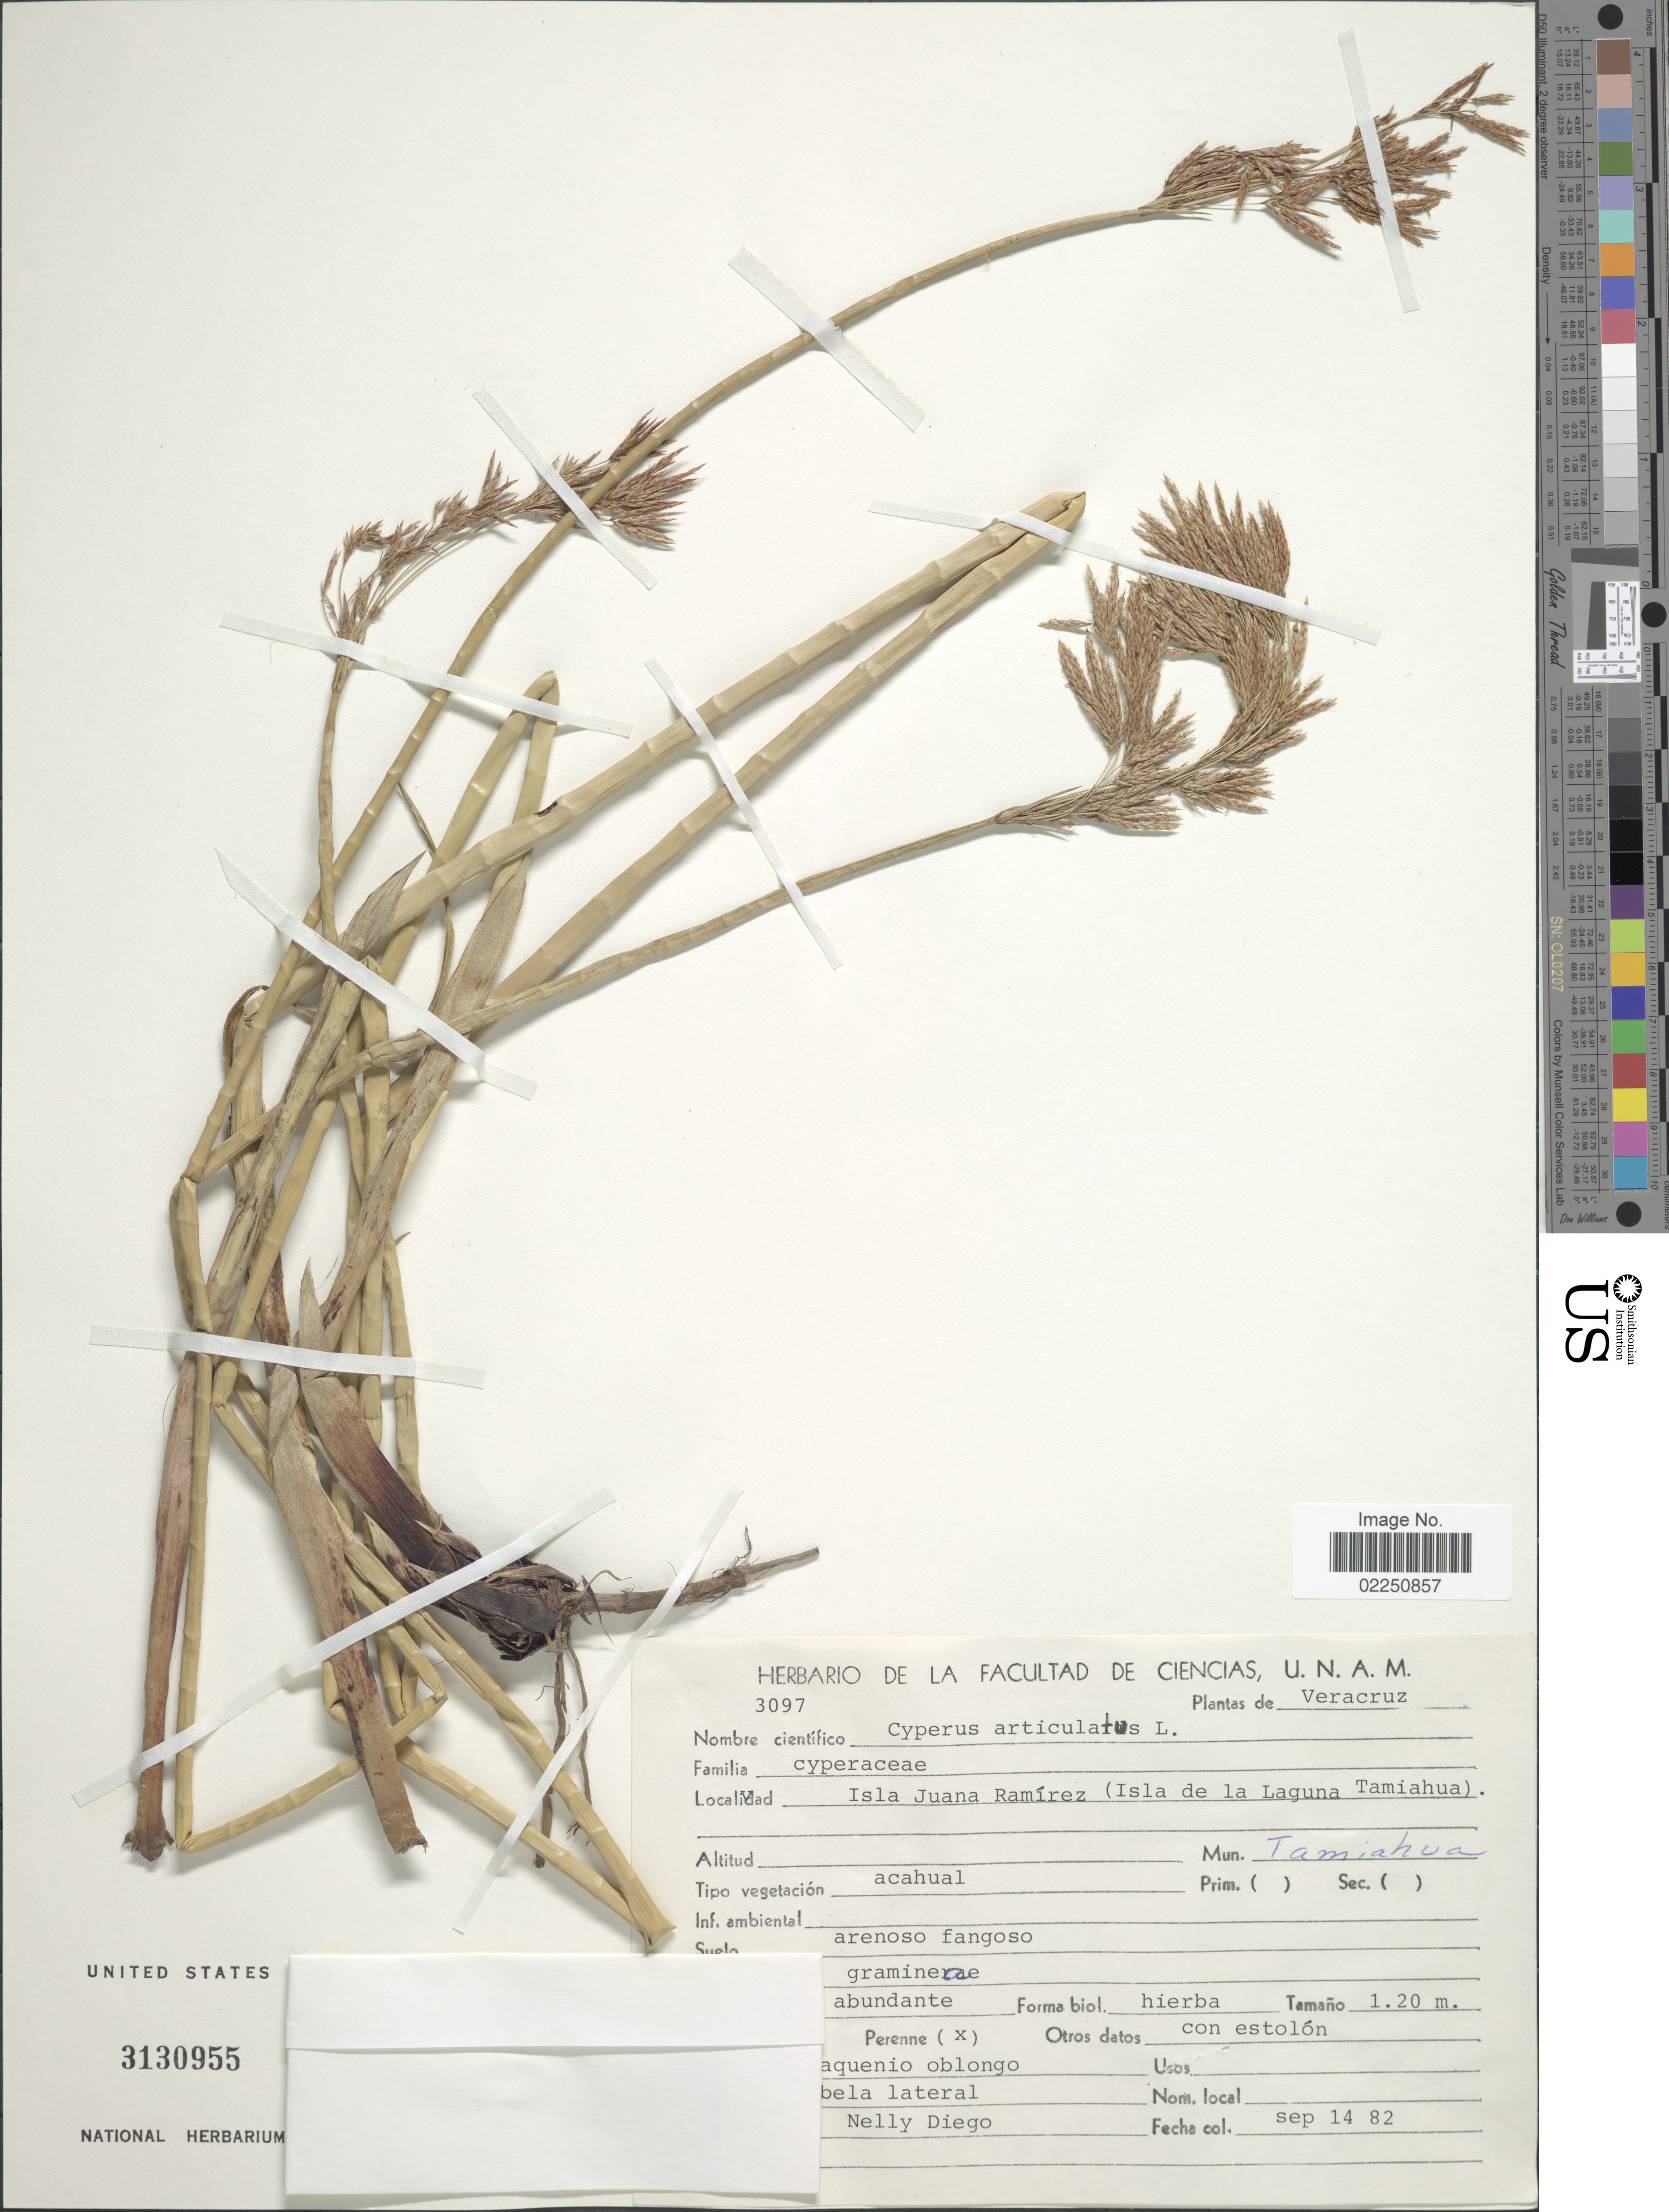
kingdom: Plantae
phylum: Tracheophyta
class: Liliopsida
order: Poales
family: Cyperaceae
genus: Cyperus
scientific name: Cyperus articulatus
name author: L.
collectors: N. Diego Pérez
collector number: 3097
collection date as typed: Transcribed d/m/y: 14/9/82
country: Mexico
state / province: Veracruz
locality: Veracruz. Isla Juana Ramirez (Iisla de la Laguna Tamiahua)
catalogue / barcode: US 3130955